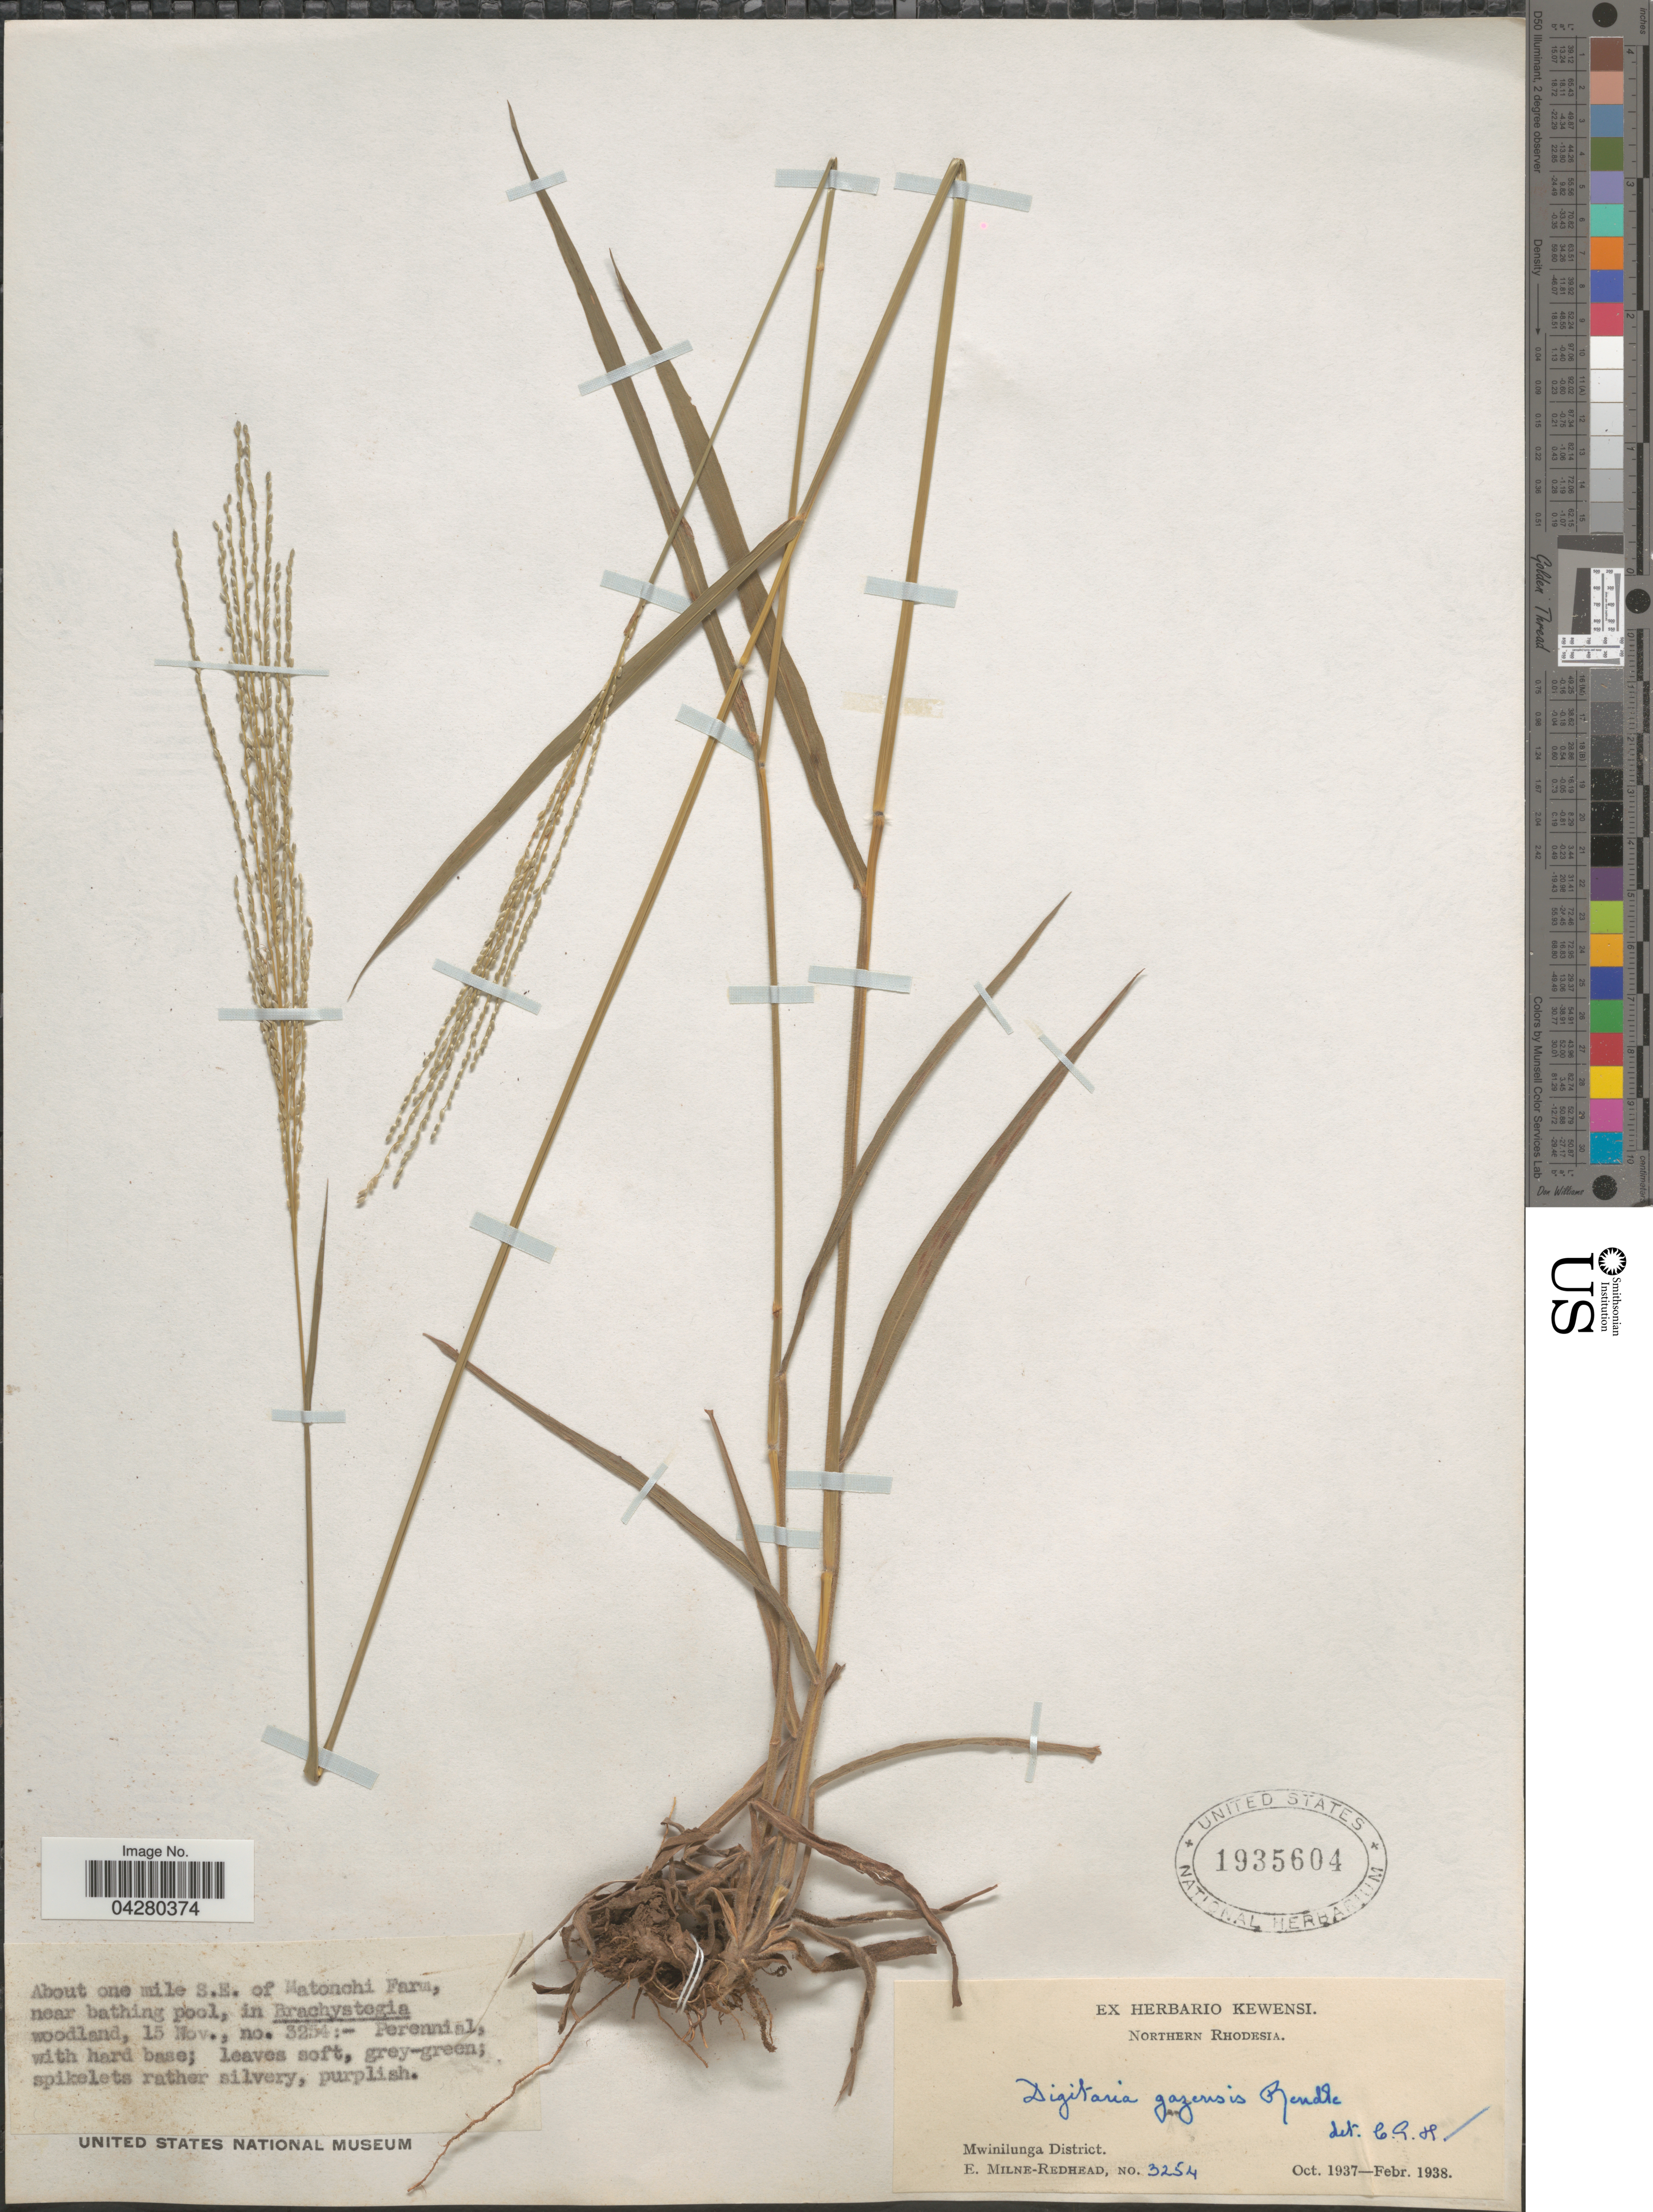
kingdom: Plantae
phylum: Tracheophyta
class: Liliopsida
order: Poales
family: Poaceae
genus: Digitaria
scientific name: Digitaria gazensis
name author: Rendle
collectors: E. W. Milne-Redhead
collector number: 3254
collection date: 1937-11-15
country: Zambia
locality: Northern Rhodesia. Mwinilunga District. About one mile S. E. of Matonchi Farm, near bathing pool.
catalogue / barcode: US 1935604